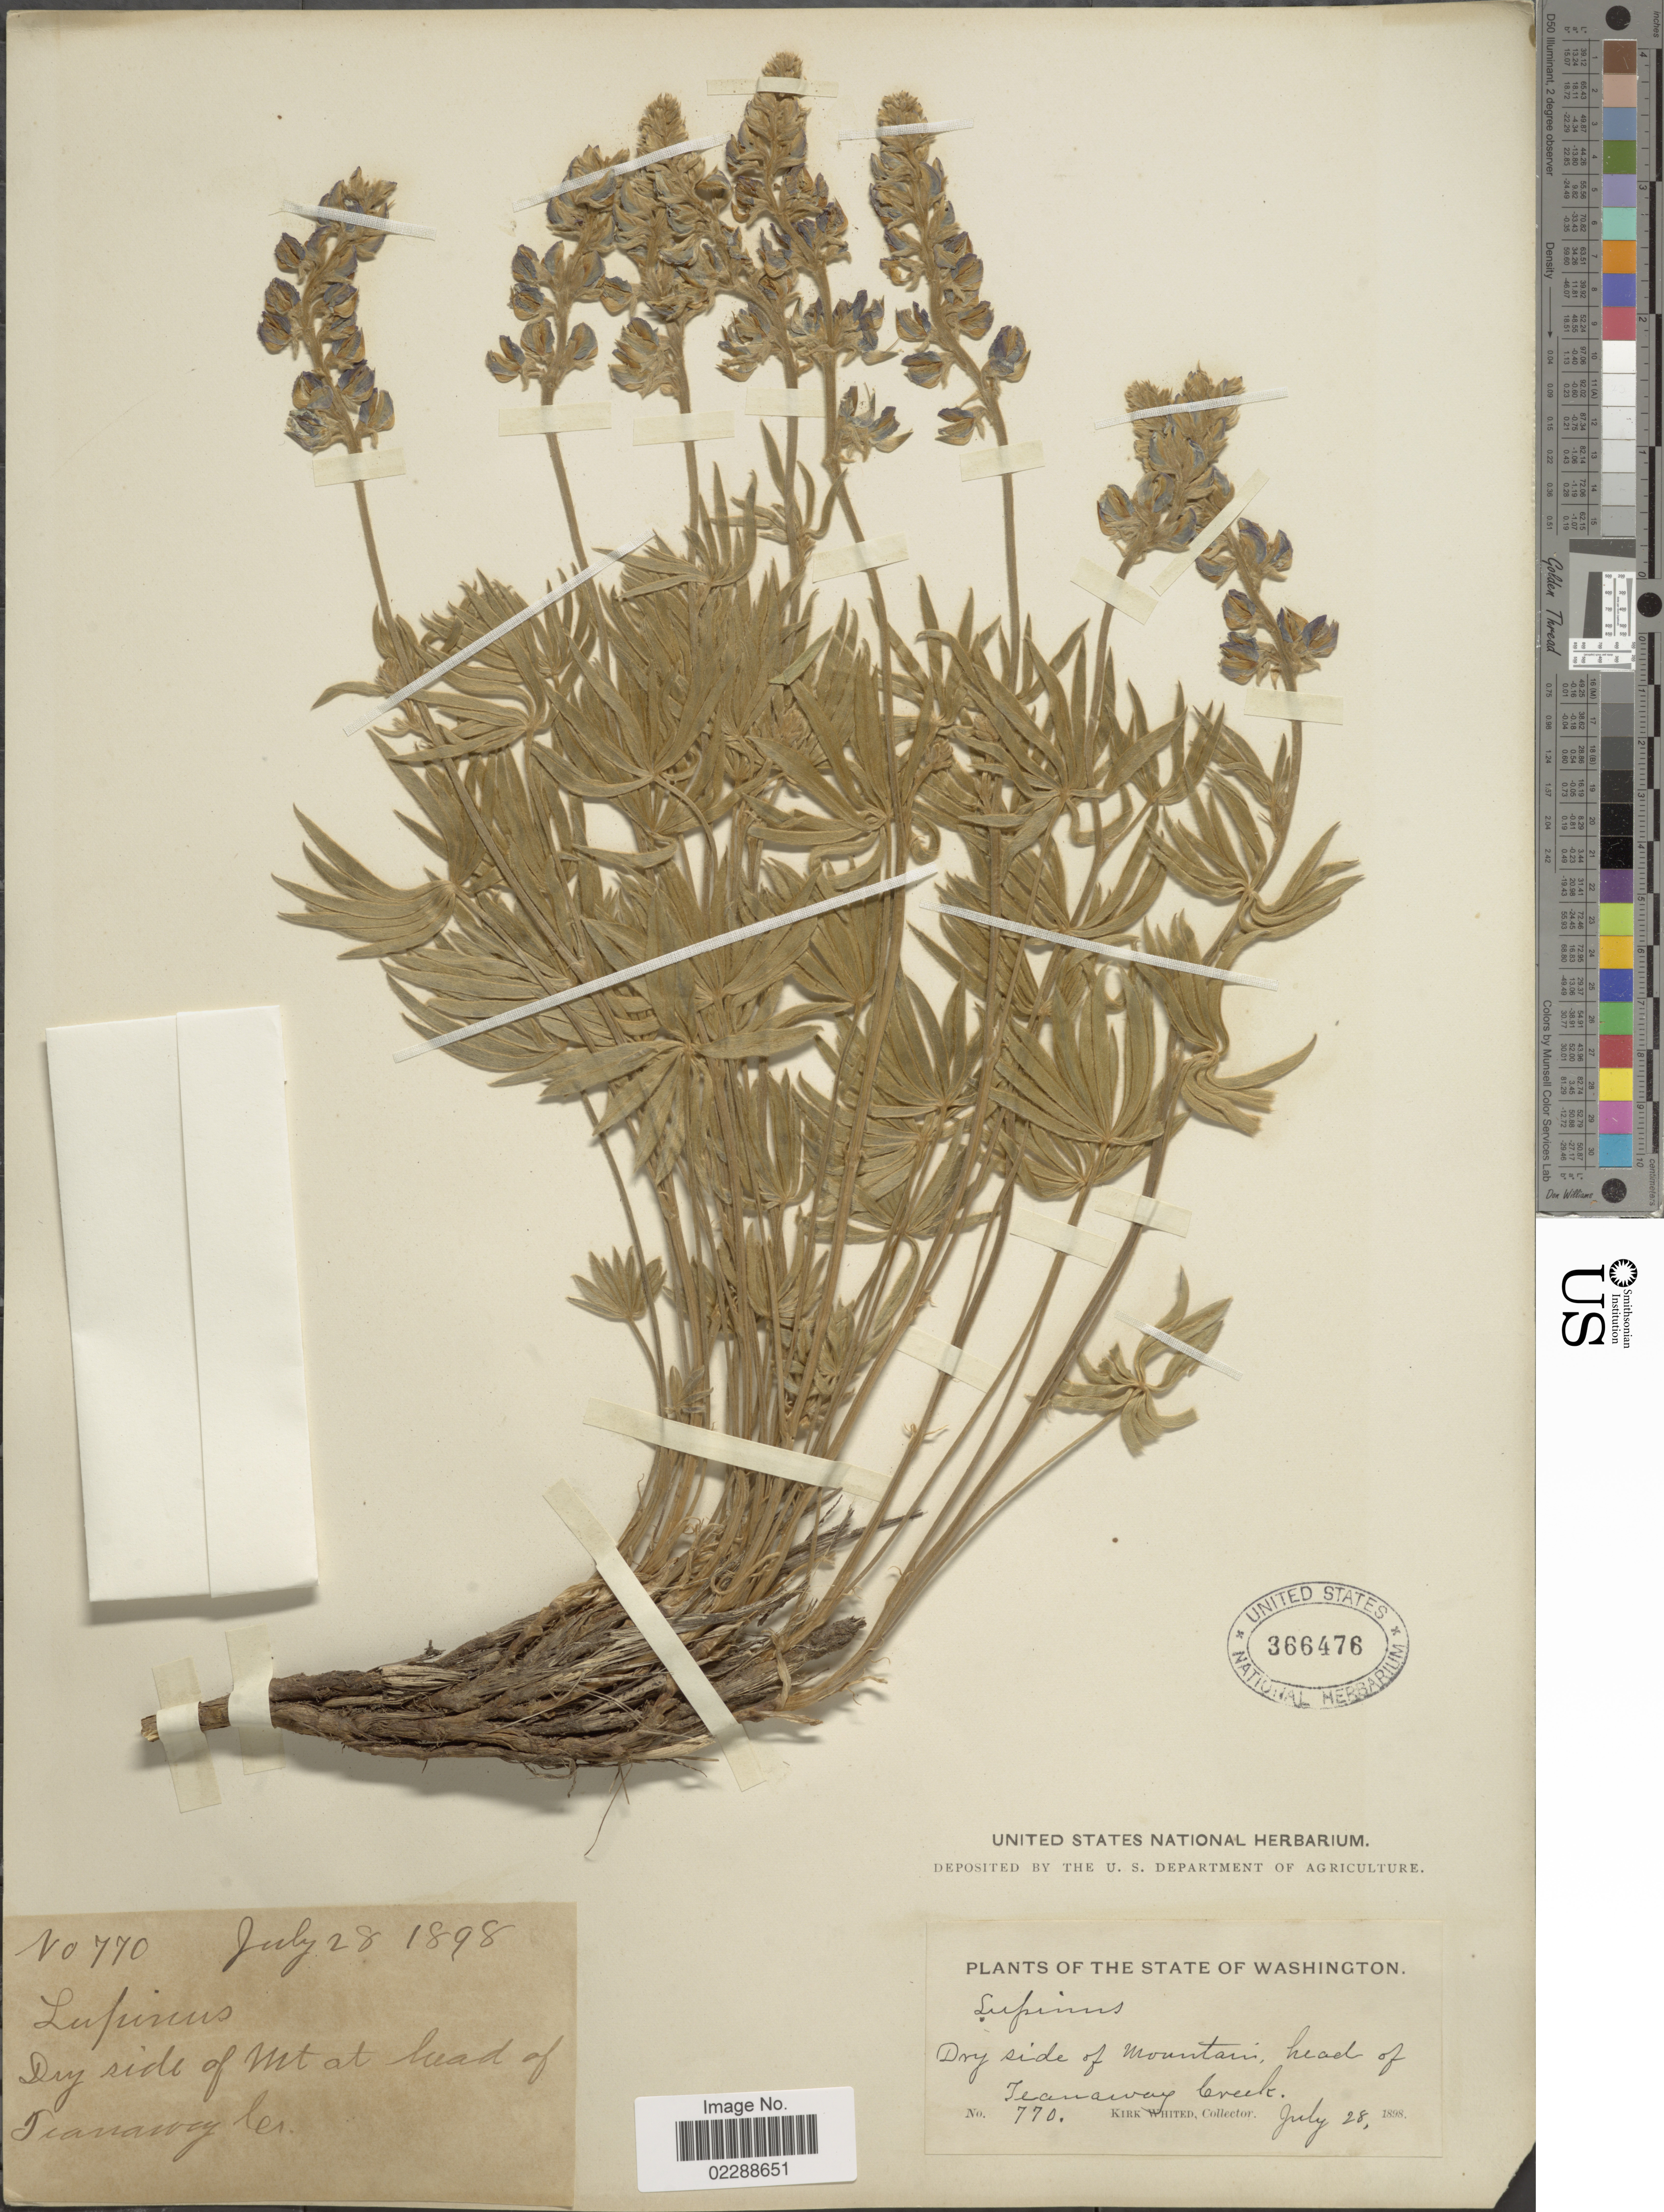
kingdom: Plantae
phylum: Tracheophyta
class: Magnoliopsida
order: Fabales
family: Fabaceae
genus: Lupinus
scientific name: Lupinus sp.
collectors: K. Whited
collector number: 770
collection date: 1898-07-28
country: United States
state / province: Washington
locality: The State of Washington, Dry side of Mountain, head of Teanaway Creek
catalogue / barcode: US 366476